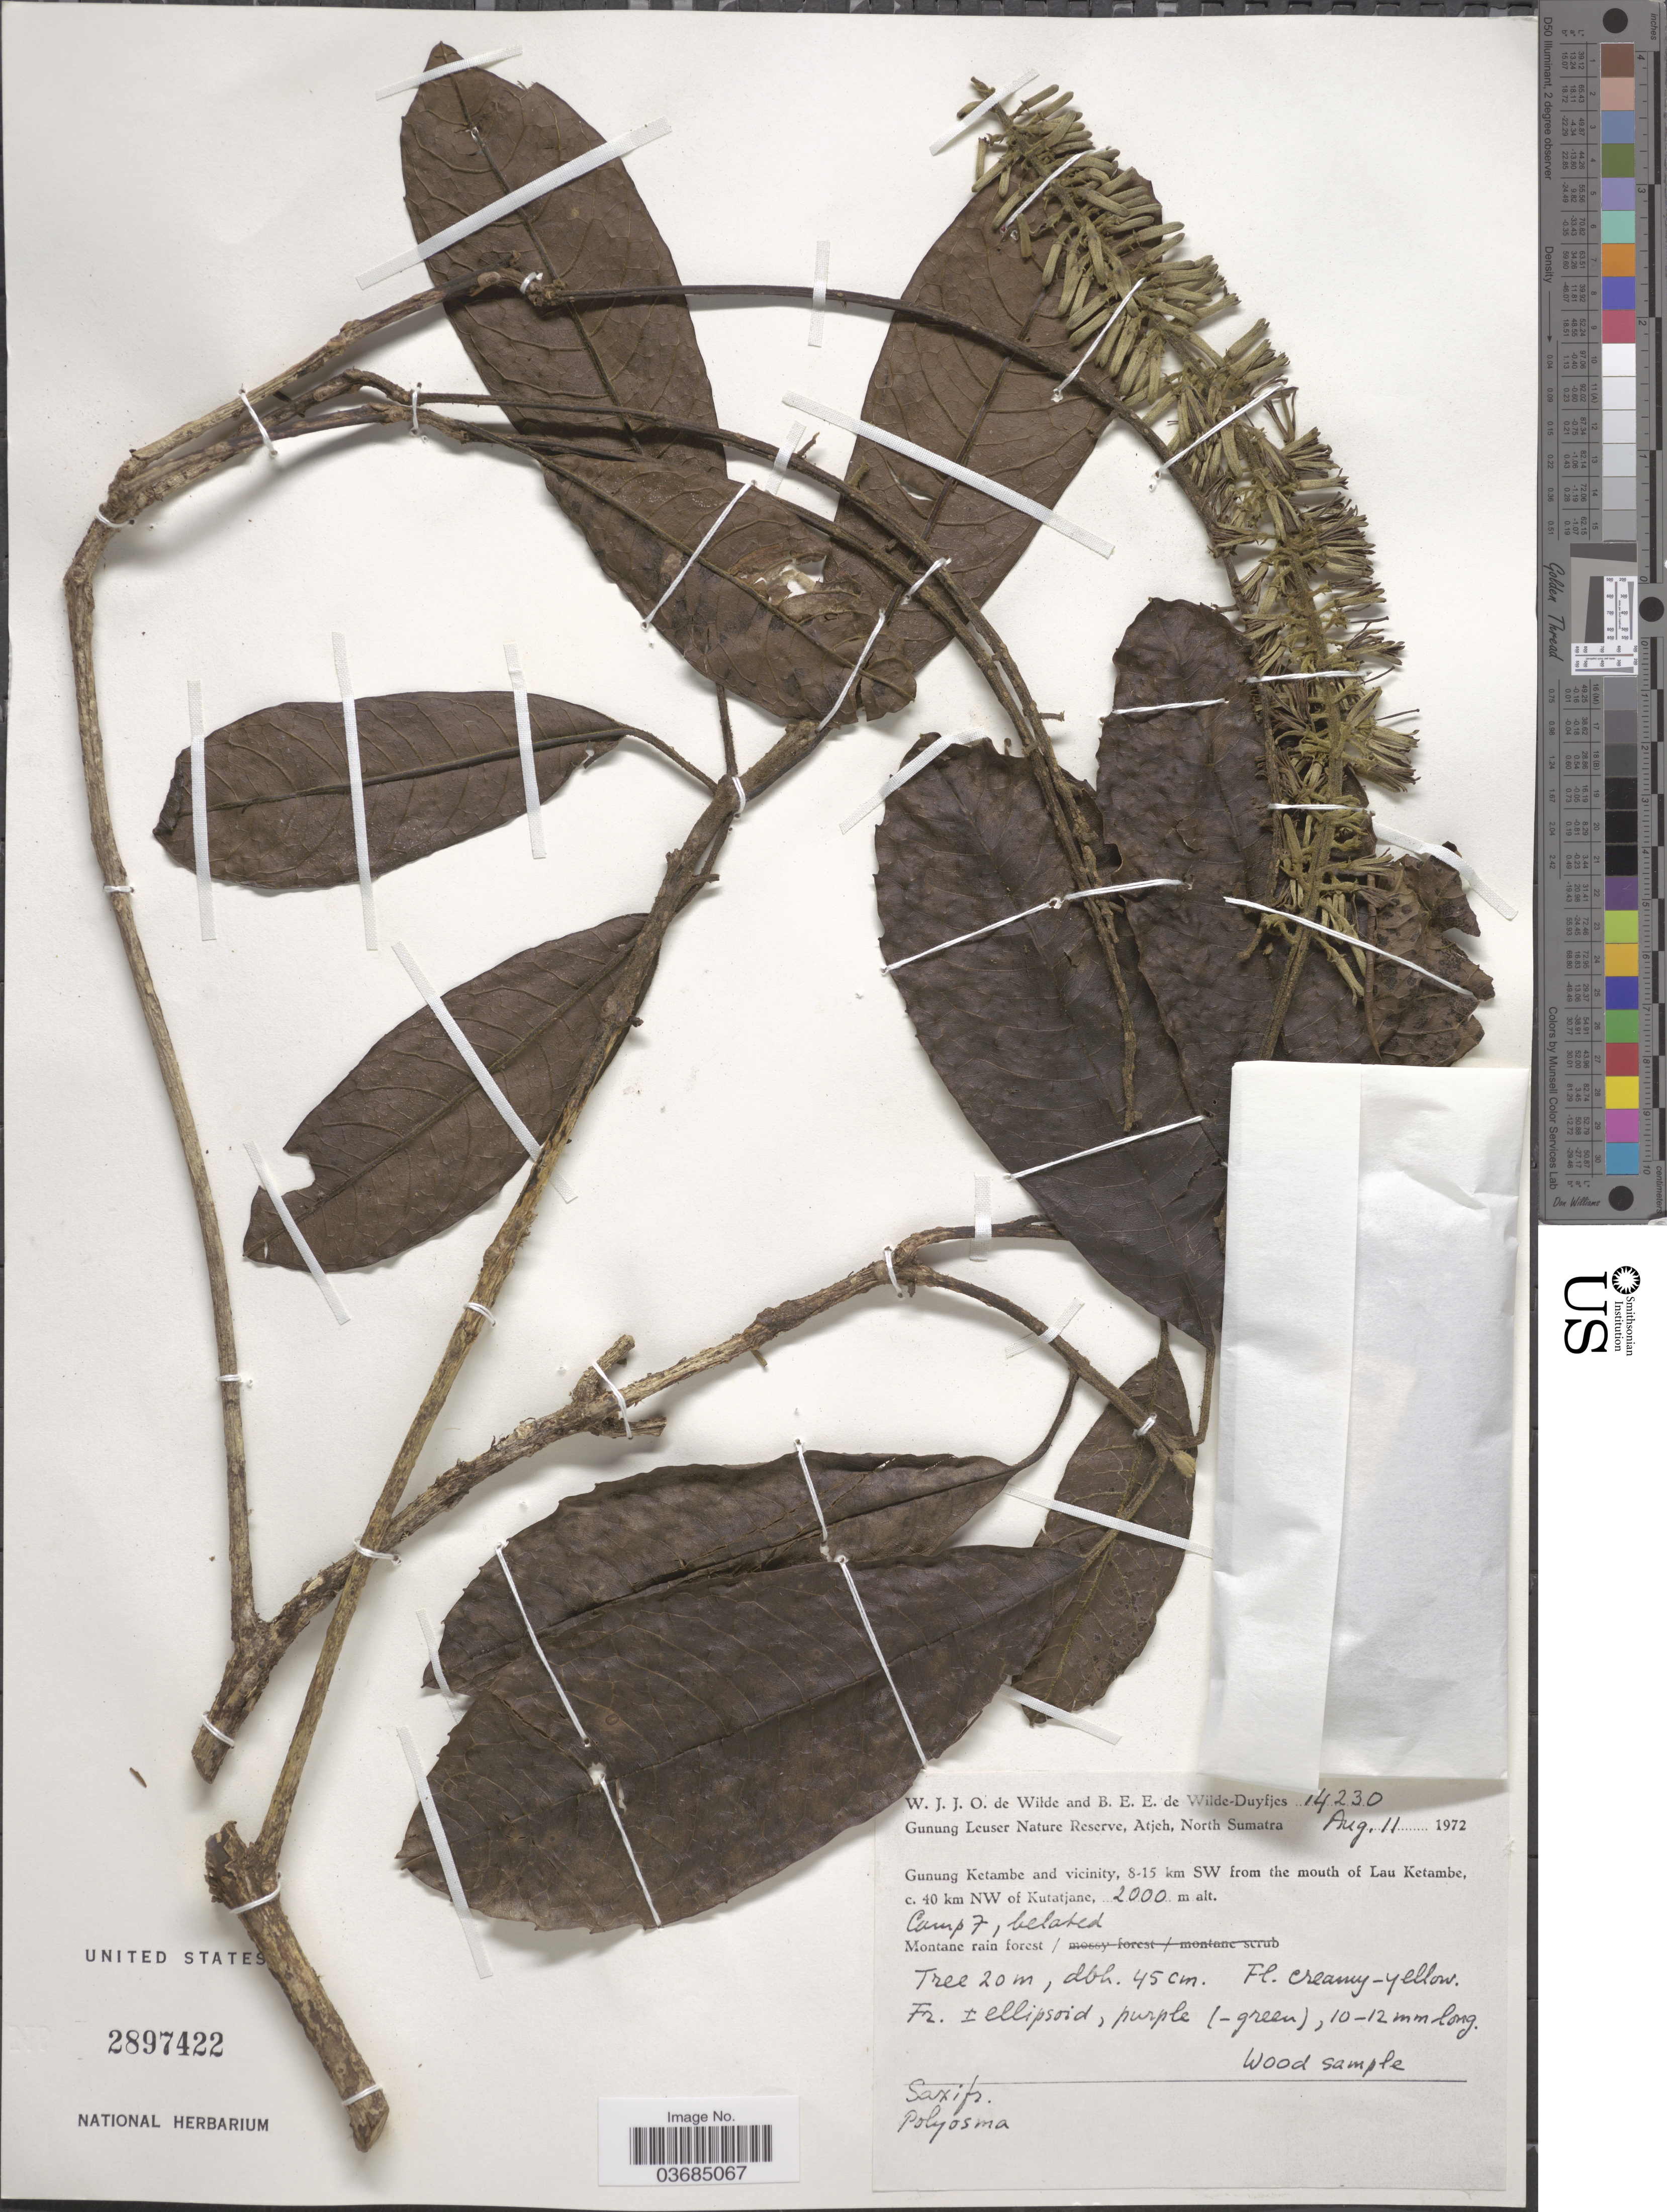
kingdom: Plantae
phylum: Tracheophyta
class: Magnoliopsida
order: Escalloniales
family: Escalloniaceae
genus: Polyosma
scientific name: Polyosma sp.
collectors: W. J. de Wilde & B. E. de Wilde-Duyfjes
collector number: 14230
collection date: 1972-08-11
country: Indonesia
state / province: Sumatra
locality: Gunung Leuser Nature Reserve, Atjeh, North Sumatra. Gunung Ketambe and vicinity, 8-15 km SW from the mouth of Lau Ketambe, c. 40 km NW of Kutatjane. Camp 7.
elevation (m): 2000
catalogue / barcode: US 2897422